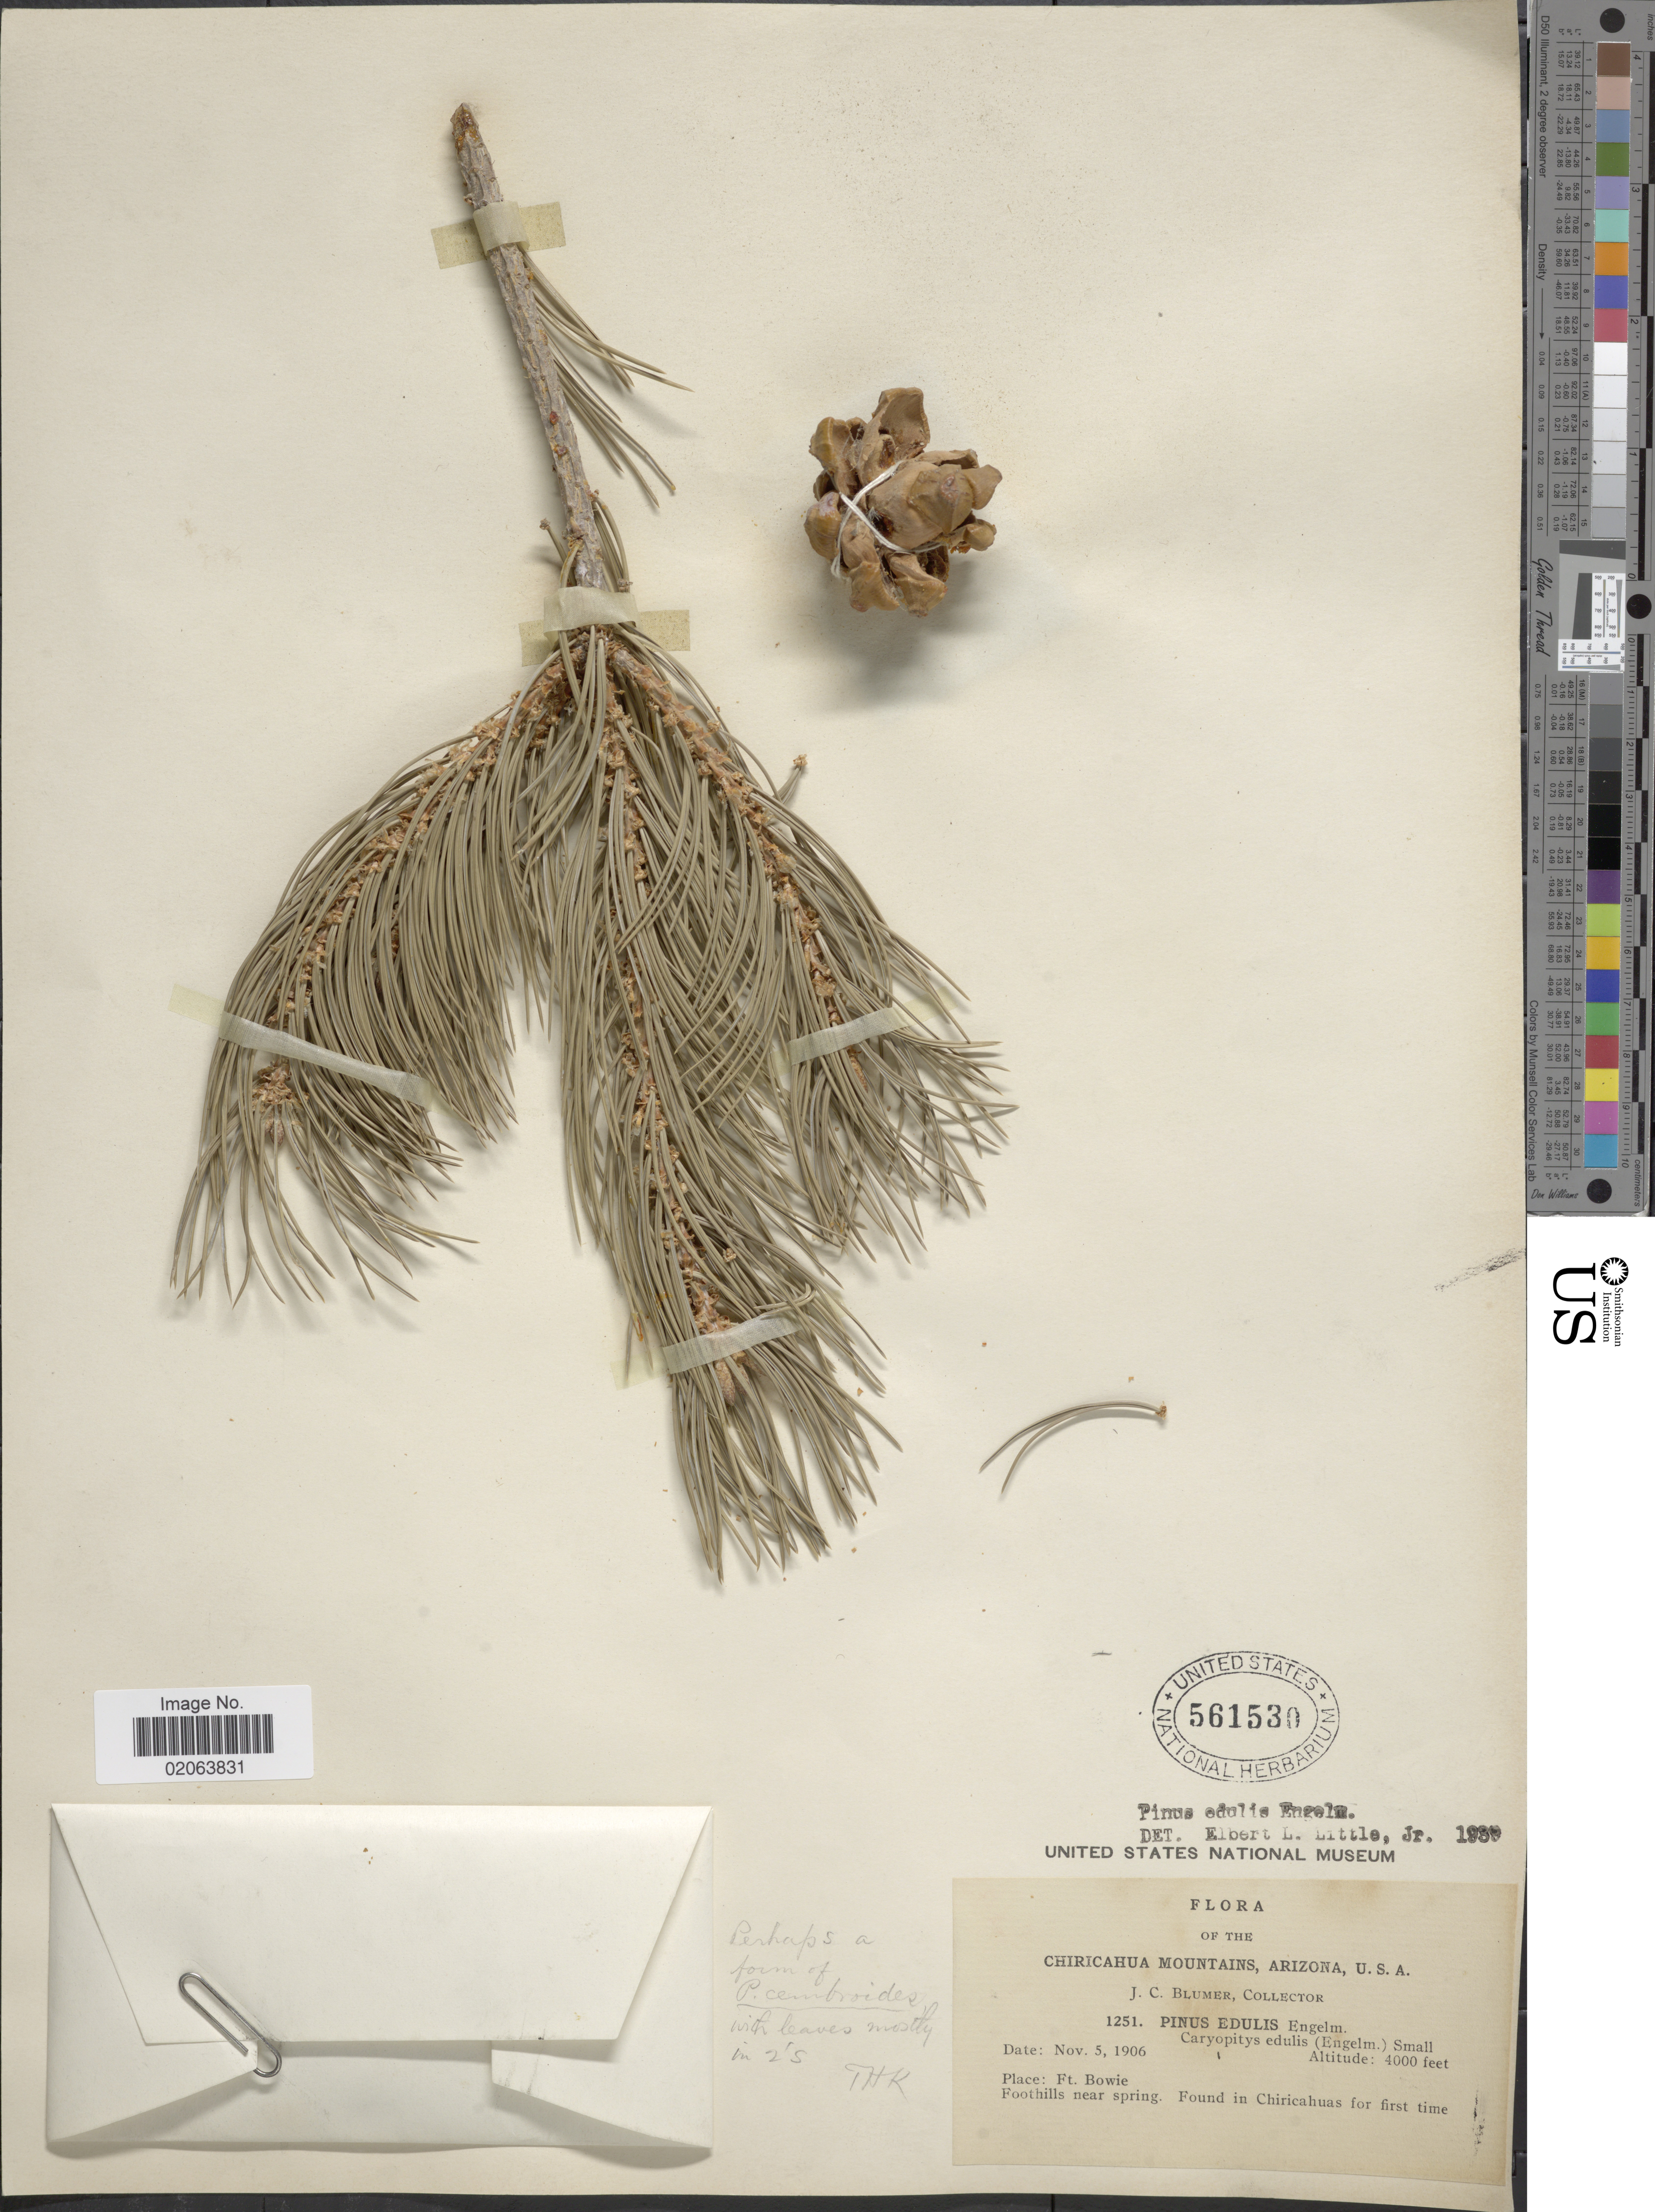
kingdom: Plantae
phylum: Tracheophyta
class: Pinopsida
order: Pinales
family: Pinaceae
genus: Pinus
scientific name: Pinus edulis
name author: Engelm.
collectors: J. C. Blumer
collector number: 1251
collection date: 1906-11-05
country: United States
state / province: Arizona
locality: Chiricahua Mountains. Ft. Bowie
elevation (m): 1219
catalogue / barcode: US 561530